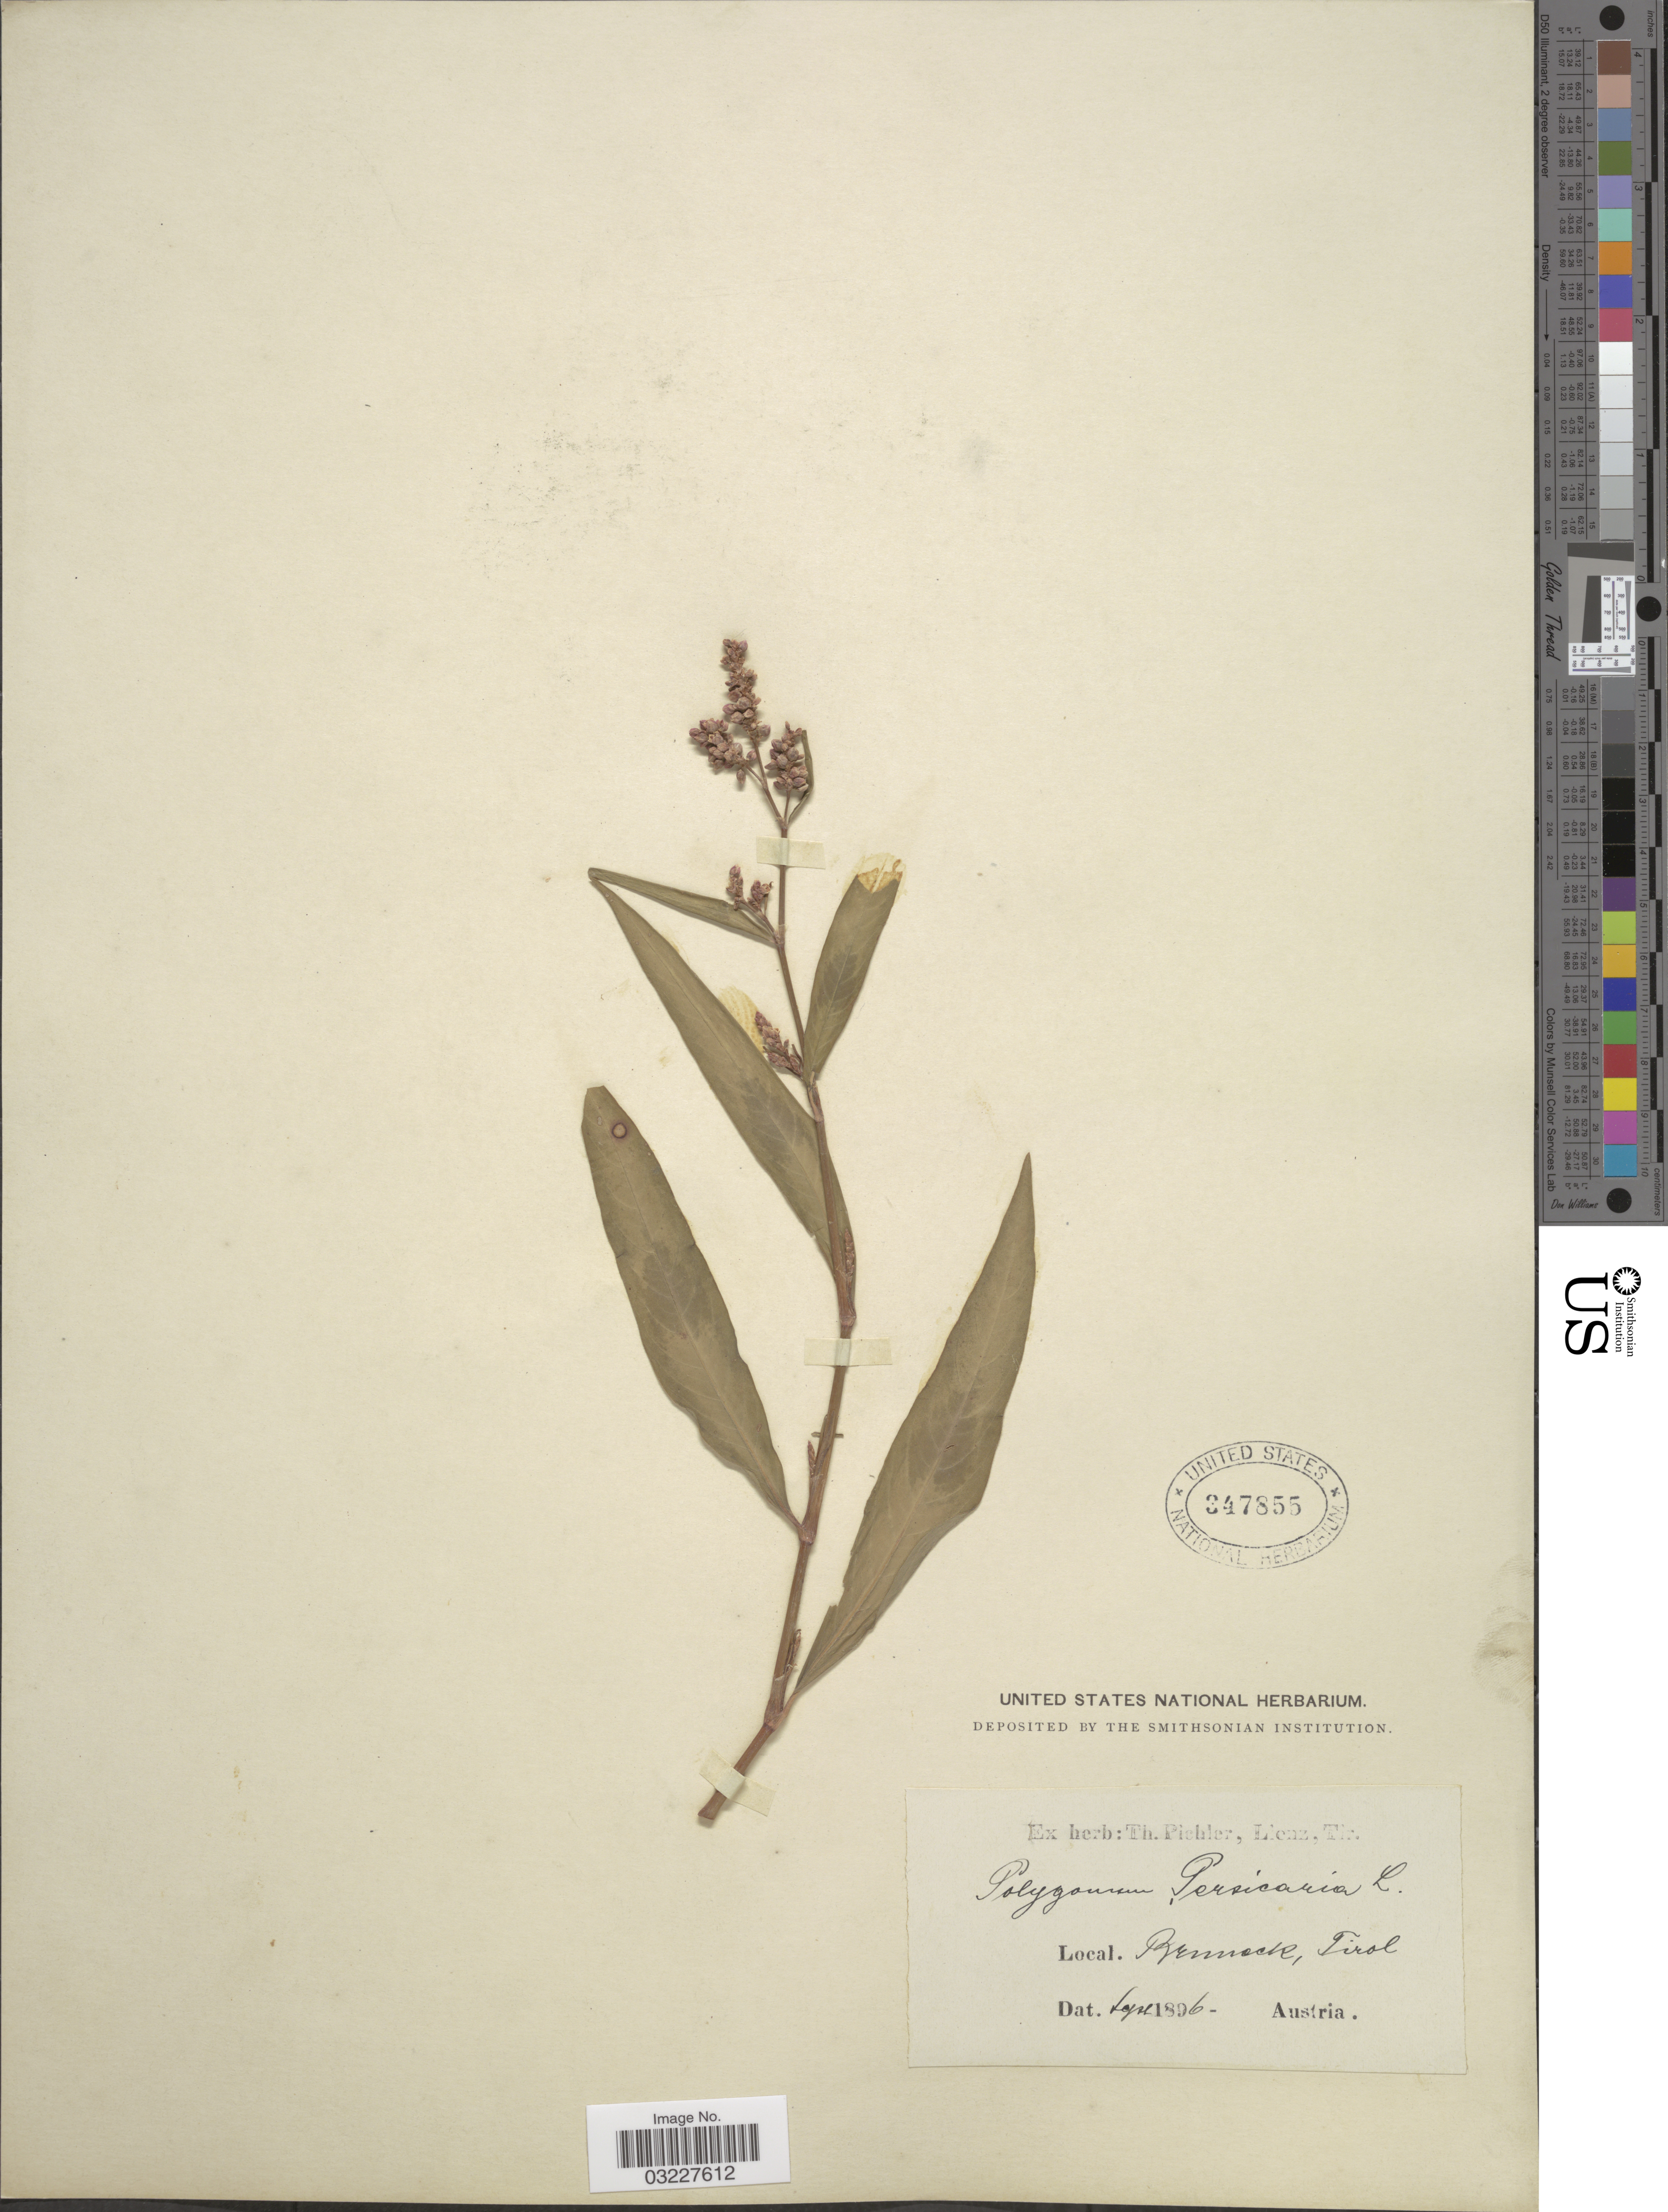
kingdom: Plantae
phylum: Tracheophyta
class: Magnoliopsida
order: Caryophyllales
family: Polygonaceae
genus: Polygonum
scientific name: Polygonum persicaria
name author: L.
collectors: ex herb. T. Pichler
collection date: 1896-09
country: Italy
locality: Bruneck, Tirol.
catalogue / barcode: US 347855